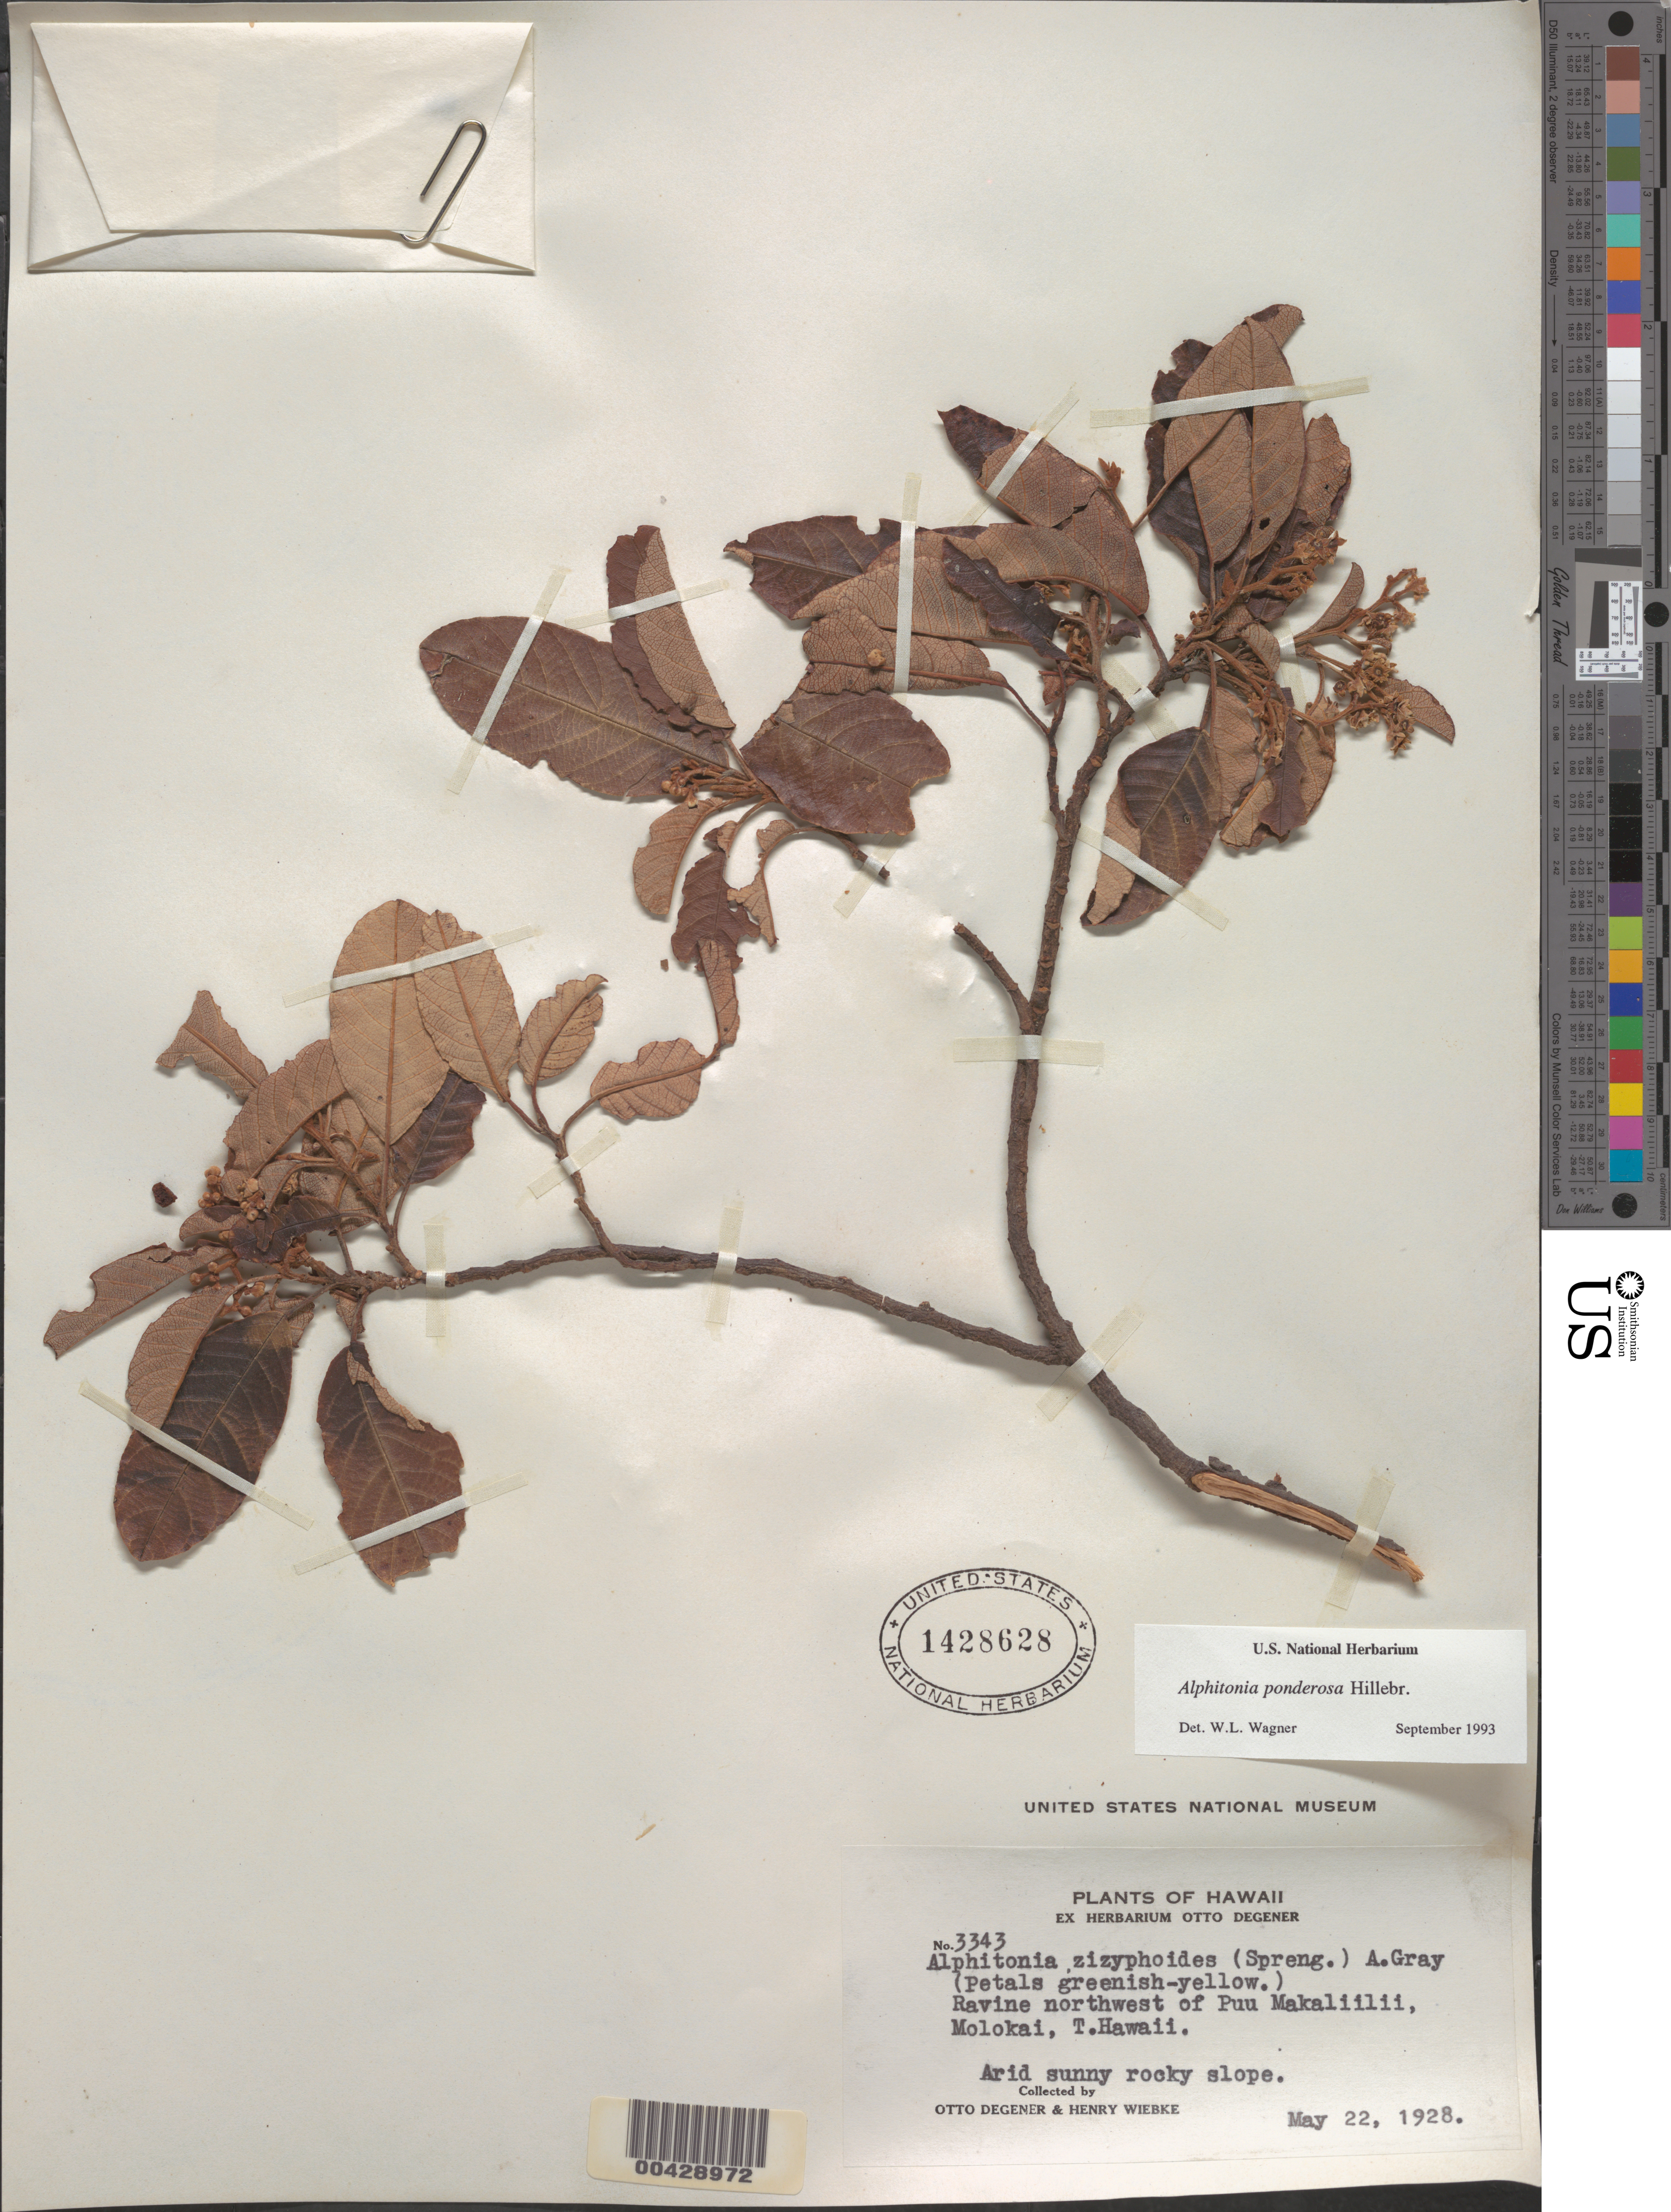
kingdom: Plantae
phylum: Tracheophyta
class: Magnoliopsida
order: Rosales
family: Rhamnaceae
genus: Alphitonia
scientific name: Alphitonia ponderosa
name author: Hillebr.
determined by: Wagner, W. L., (BOT), Smithsonian Institution - National Museum of Natural History (UNITED STATES)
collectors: O. Degener & H. Wiebke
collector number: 3343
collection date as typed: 22 May 1928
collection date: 1928-05-22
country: United States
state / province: Hawaii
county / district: Maui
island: Moloka'i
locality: Ravine NW of Puu Makaliilii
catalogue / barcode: US 1428628